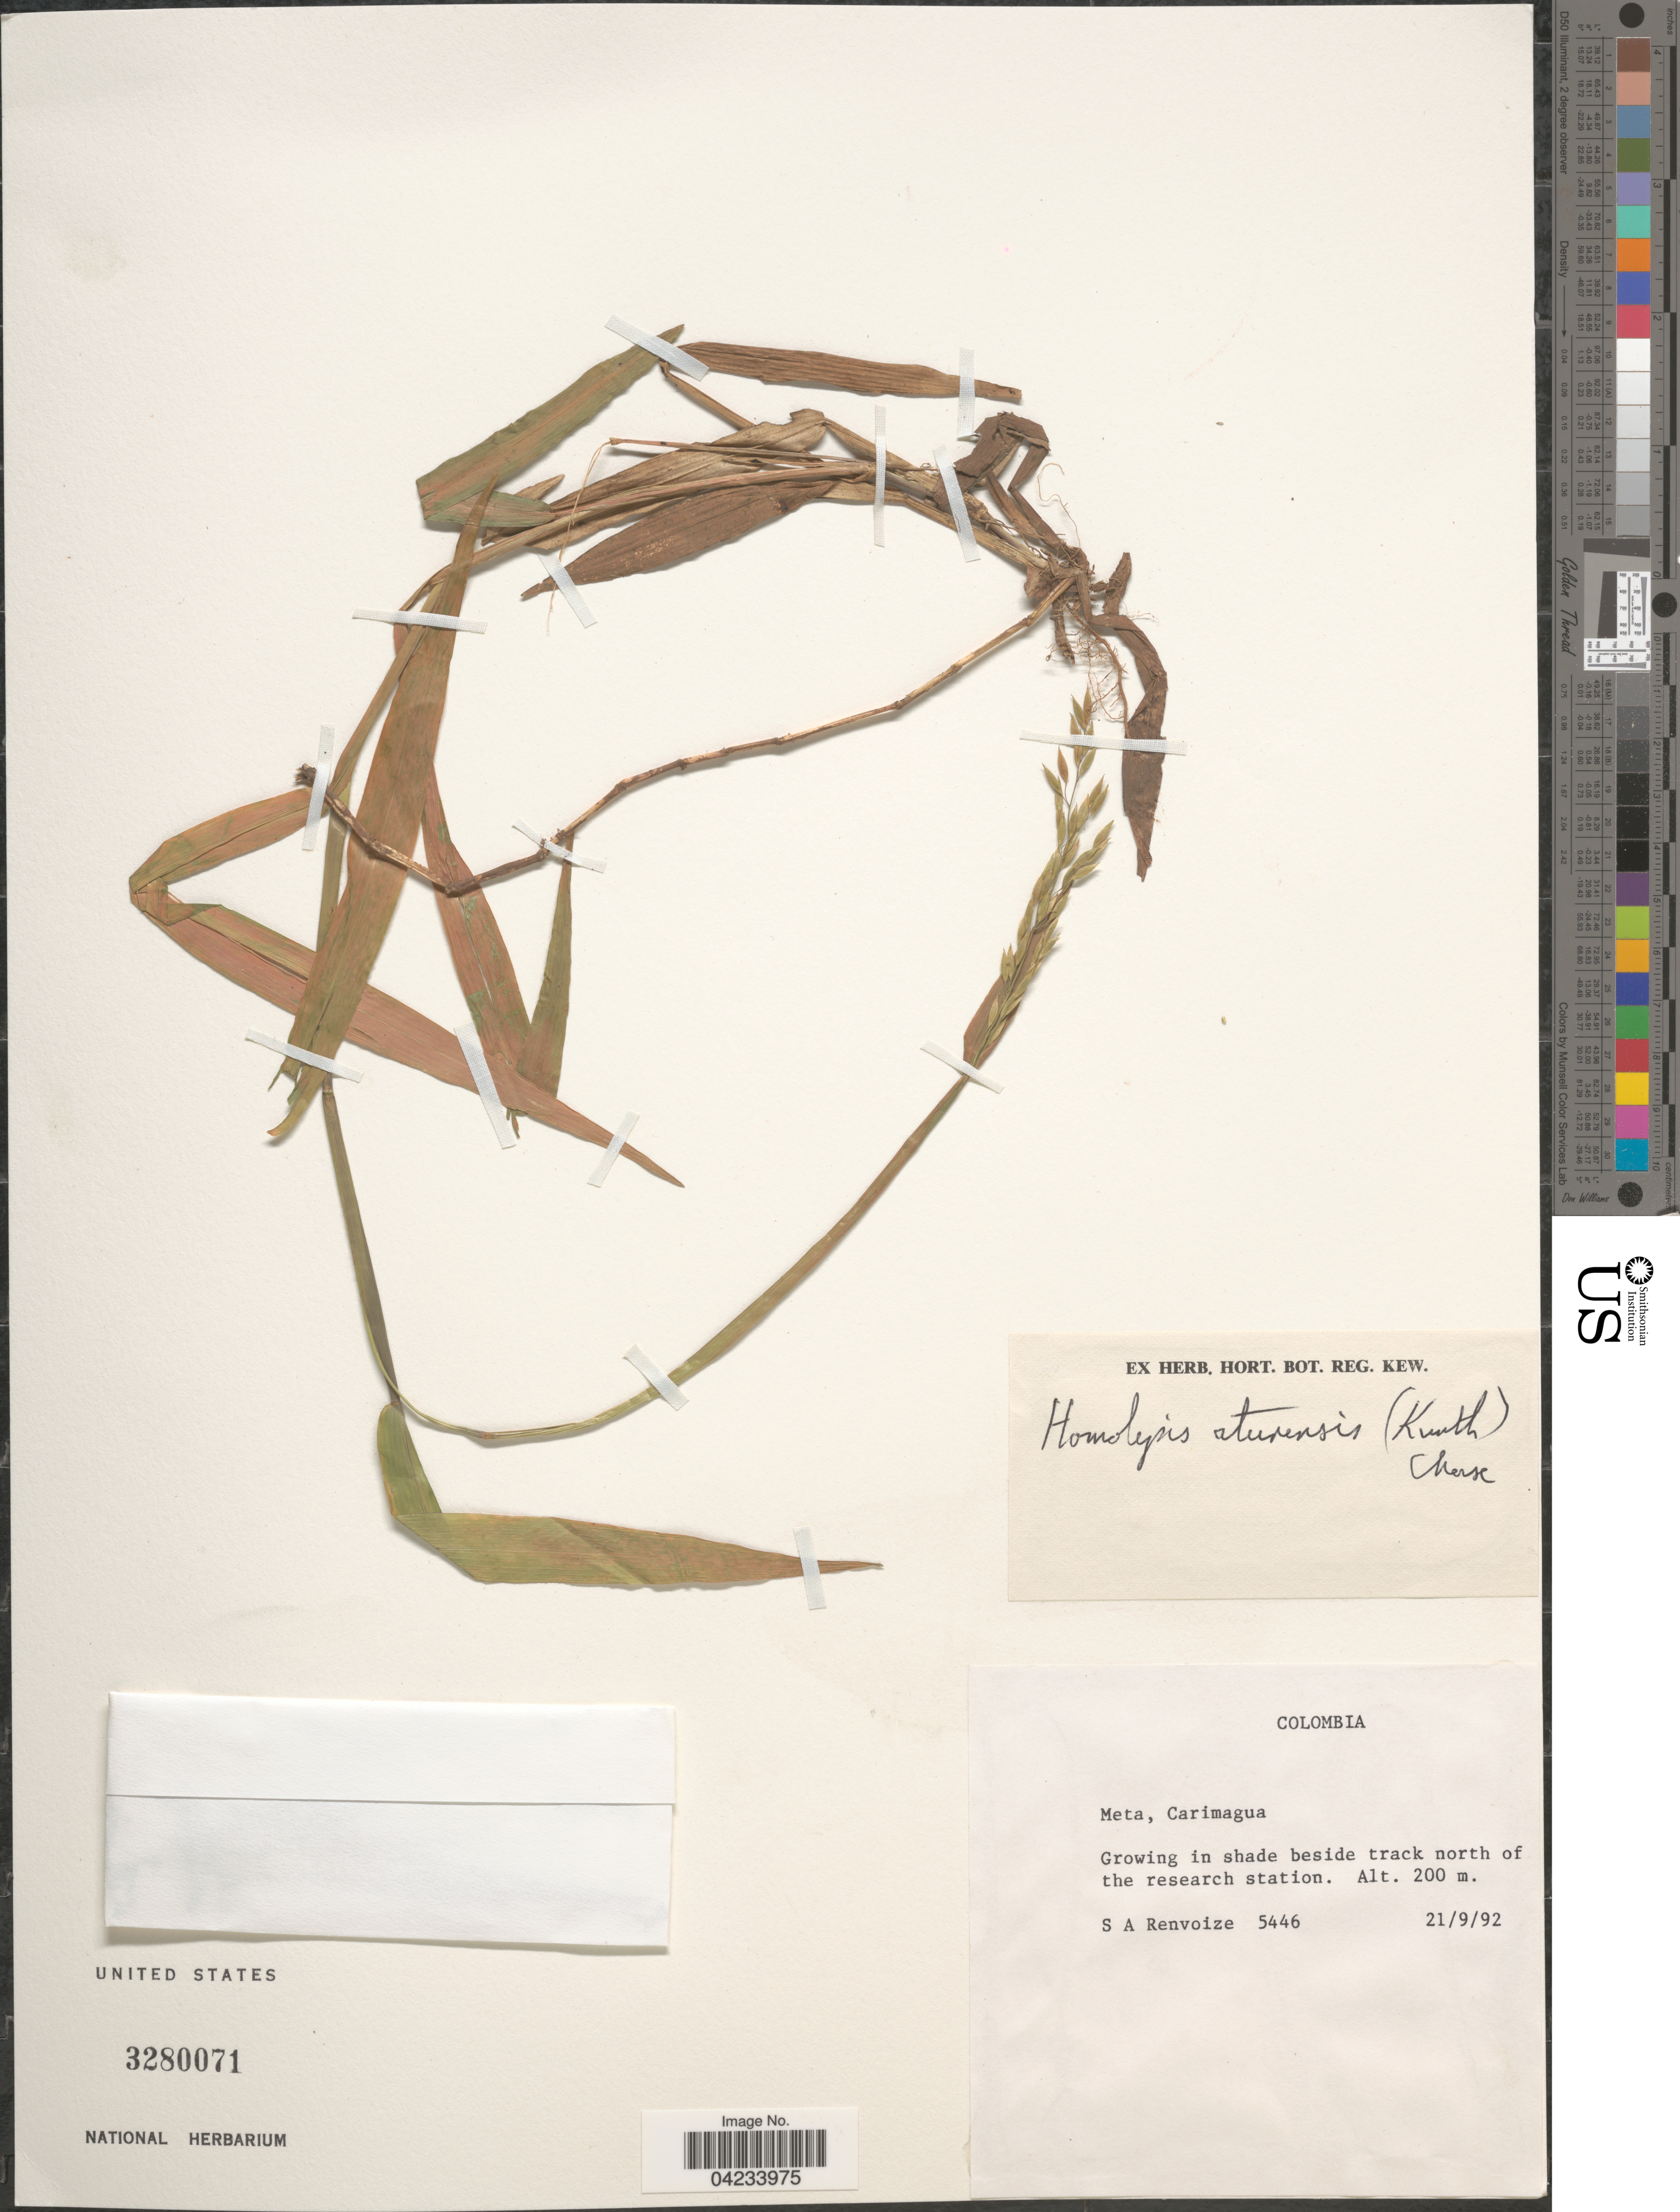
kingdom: Plantae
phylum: Tracheophyta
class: Liliopsida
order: Poales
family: Poaceae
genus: Homolepis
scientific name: Homolepis aturensis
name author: (Kunth) Chase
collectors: S. A. Renvoize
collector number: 5446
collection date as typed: Transcribed d/m/y: 21/9/92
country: Colombia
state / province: Meta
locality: Carimagua. Beside track north of the research station.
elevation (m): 200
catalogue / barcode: US 3280071